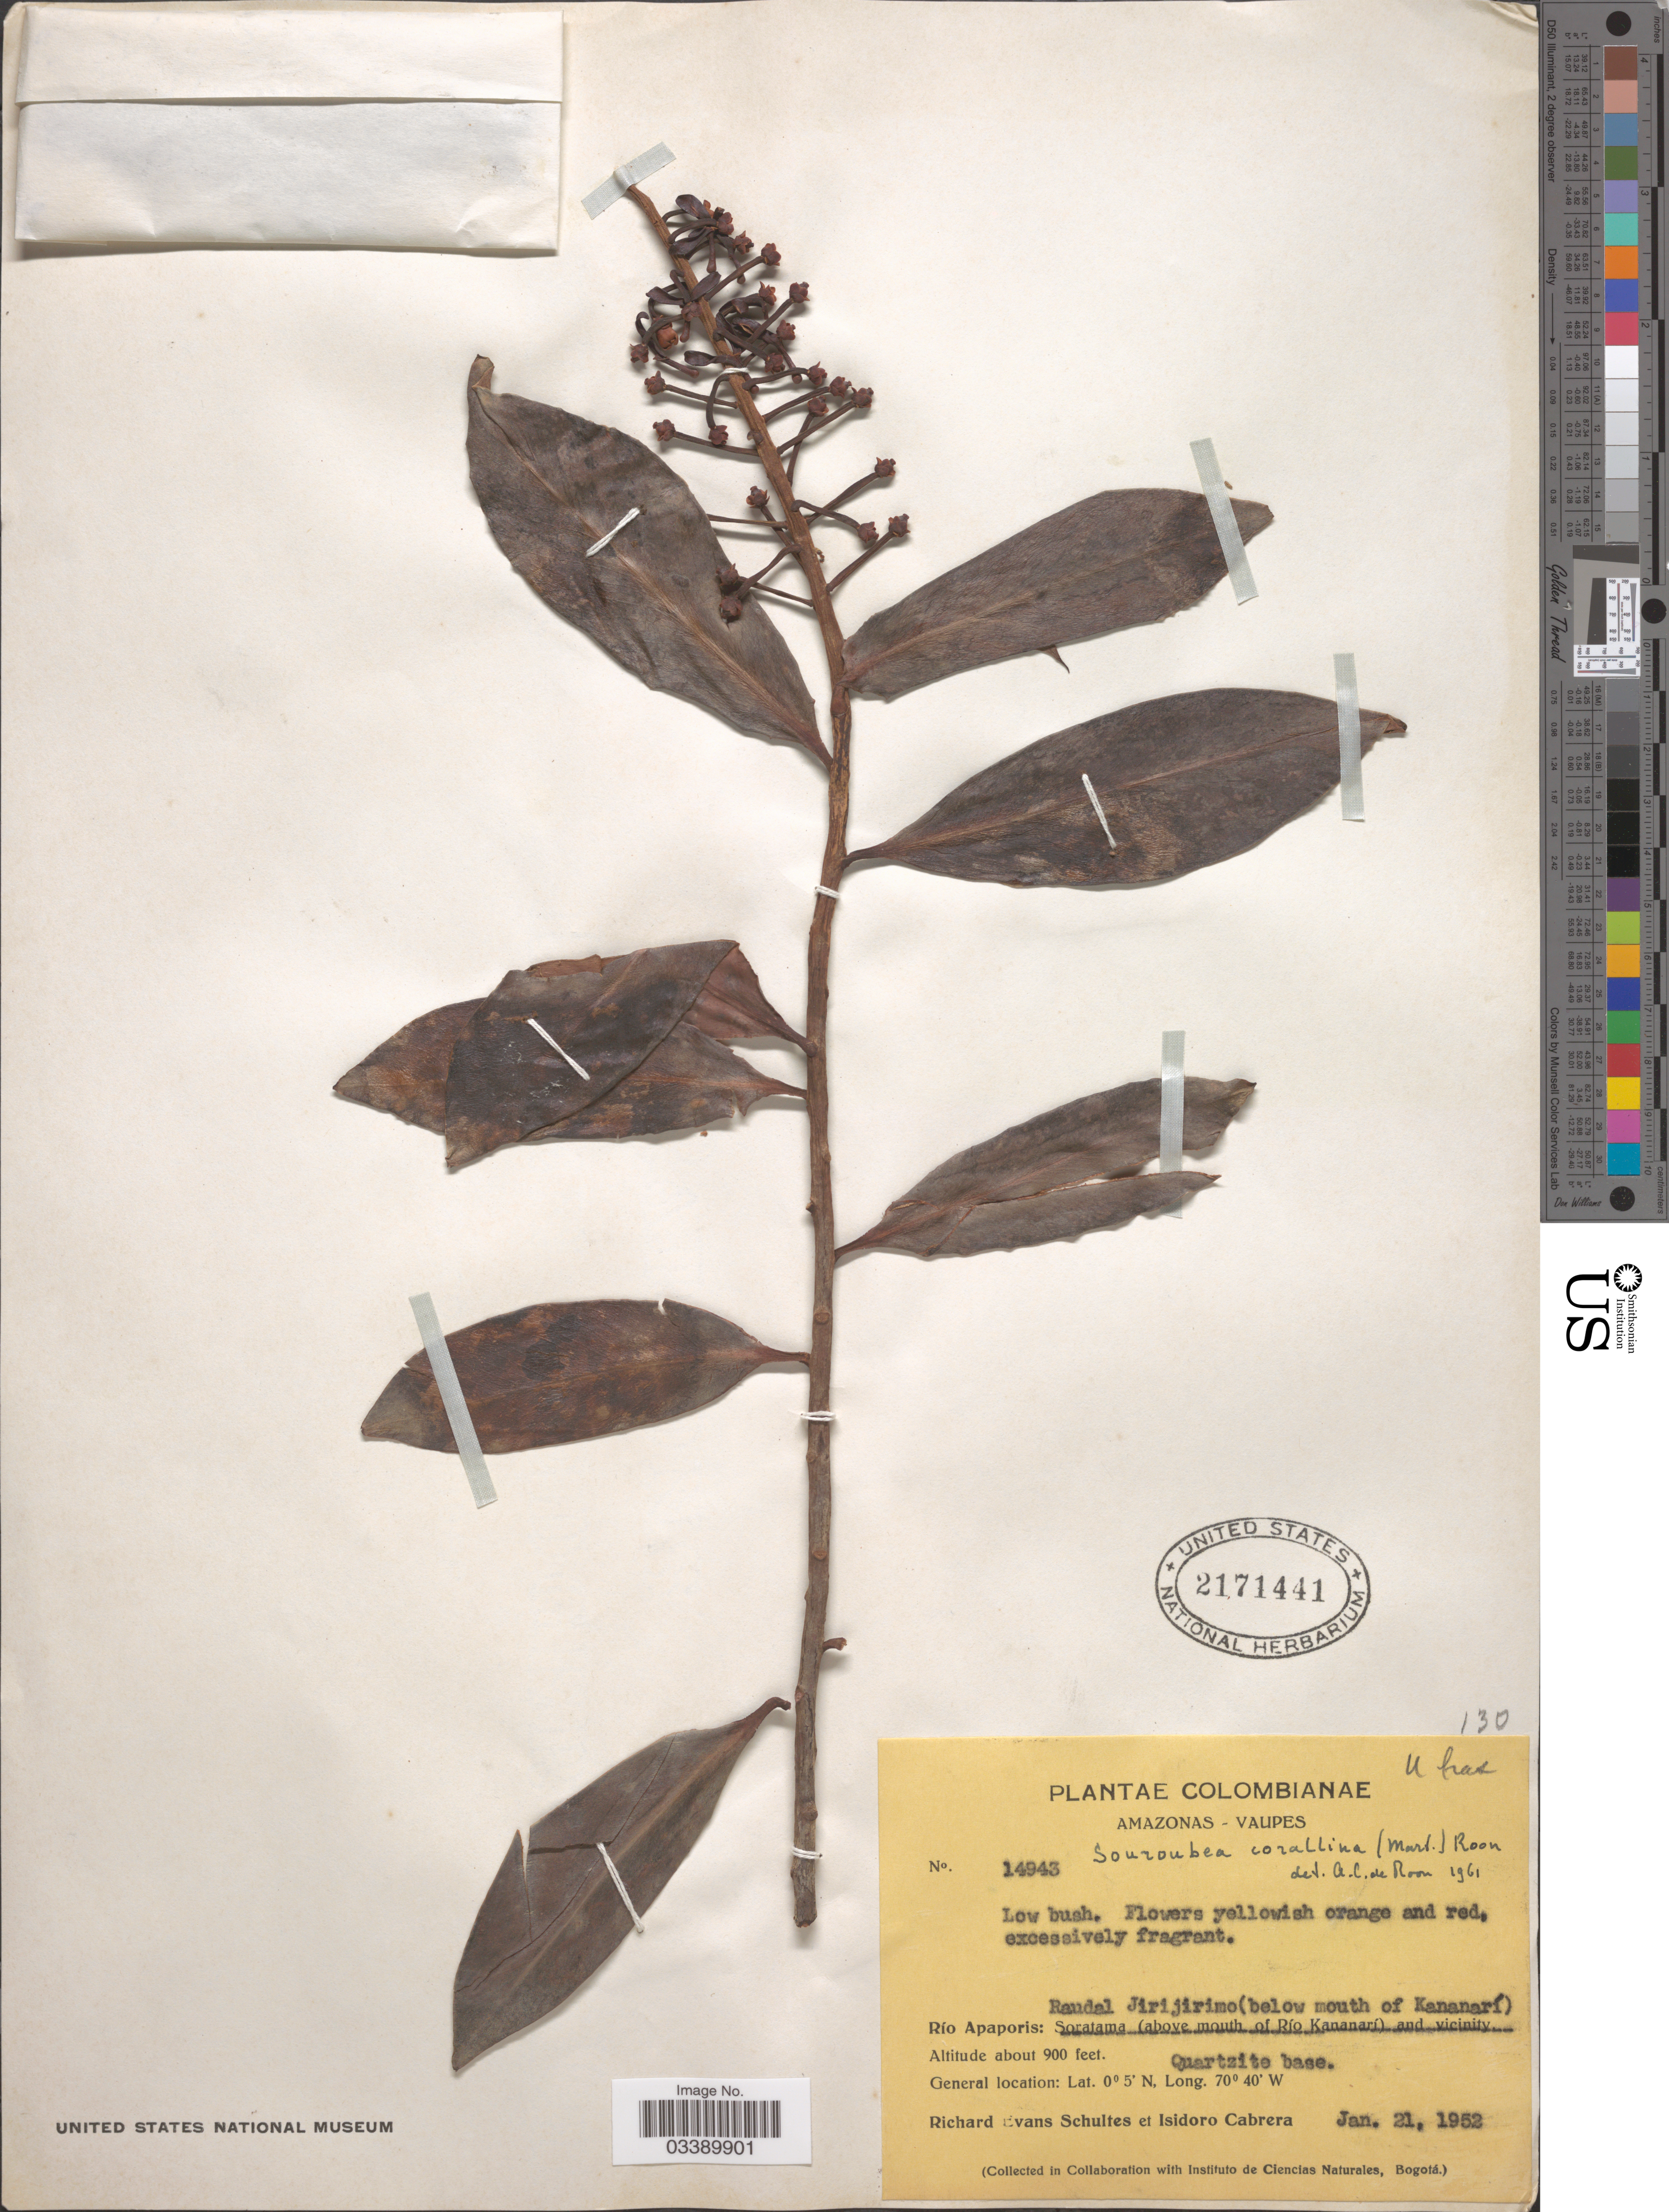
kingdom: Plantae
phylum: Tracheophyta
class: Magnoliopsida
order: Ericales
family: Marcgraviaceae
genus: Souroubea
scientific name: Souroubea corallina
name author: (Mart.) de Roon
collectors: R. E. Schultes & I. Cabrera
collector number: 14943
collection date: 1952-01-21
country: Colombia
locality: Amazonas - Vaupés. Río Apaporis, Raudal de Jirijirimo (below mouth of Kananarí). Quartzite base.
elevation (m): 274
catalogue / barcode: US 2171441